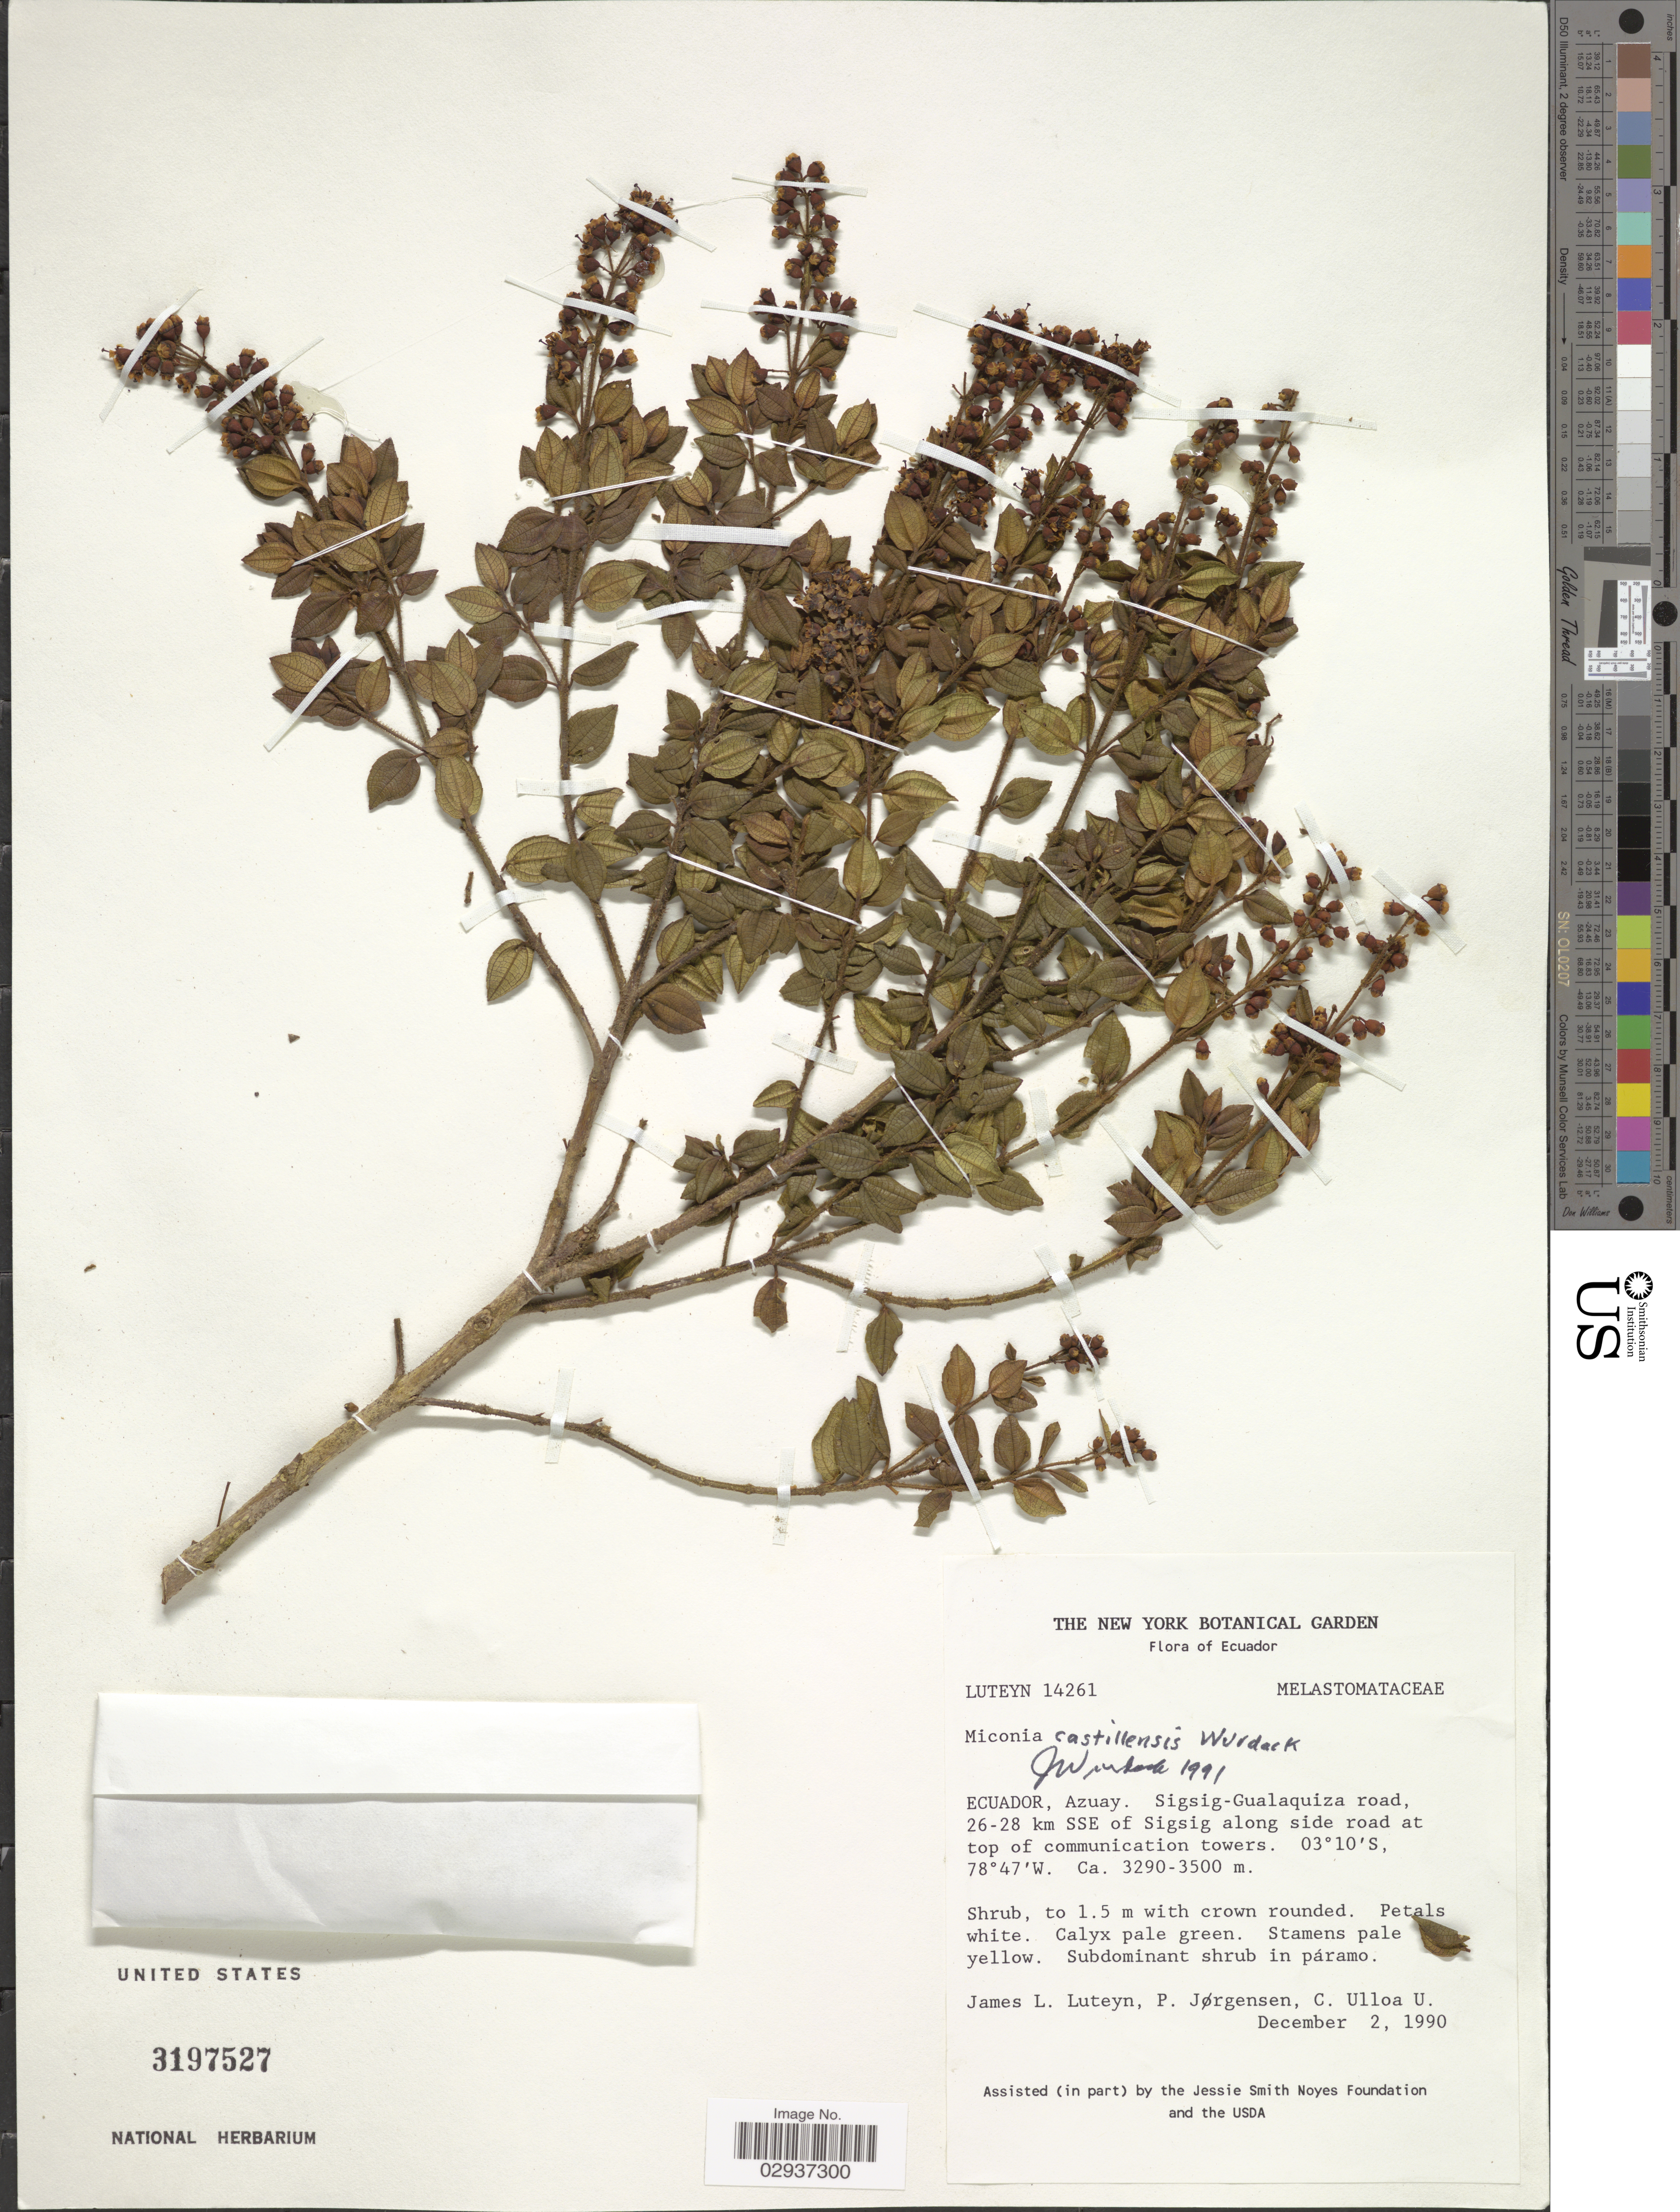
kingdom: Plantae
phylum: Tracheophyta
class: Magnoliopsida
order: Myrtales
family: Melastomataceae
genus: Miconia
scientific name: Miconia castillensis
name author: Wurdack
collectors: J. L. Luteyn, P. Jørgensen & C. Ulloa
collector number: LUTEYN14261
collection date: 1990-12-02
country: Ecuador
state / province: Azuay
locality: Azuay. Sigsig-Gualaquiza road, 26-28 km SSE of Sigsig along side road at top of communication towers.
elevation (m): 3290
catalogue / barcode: US 3197527